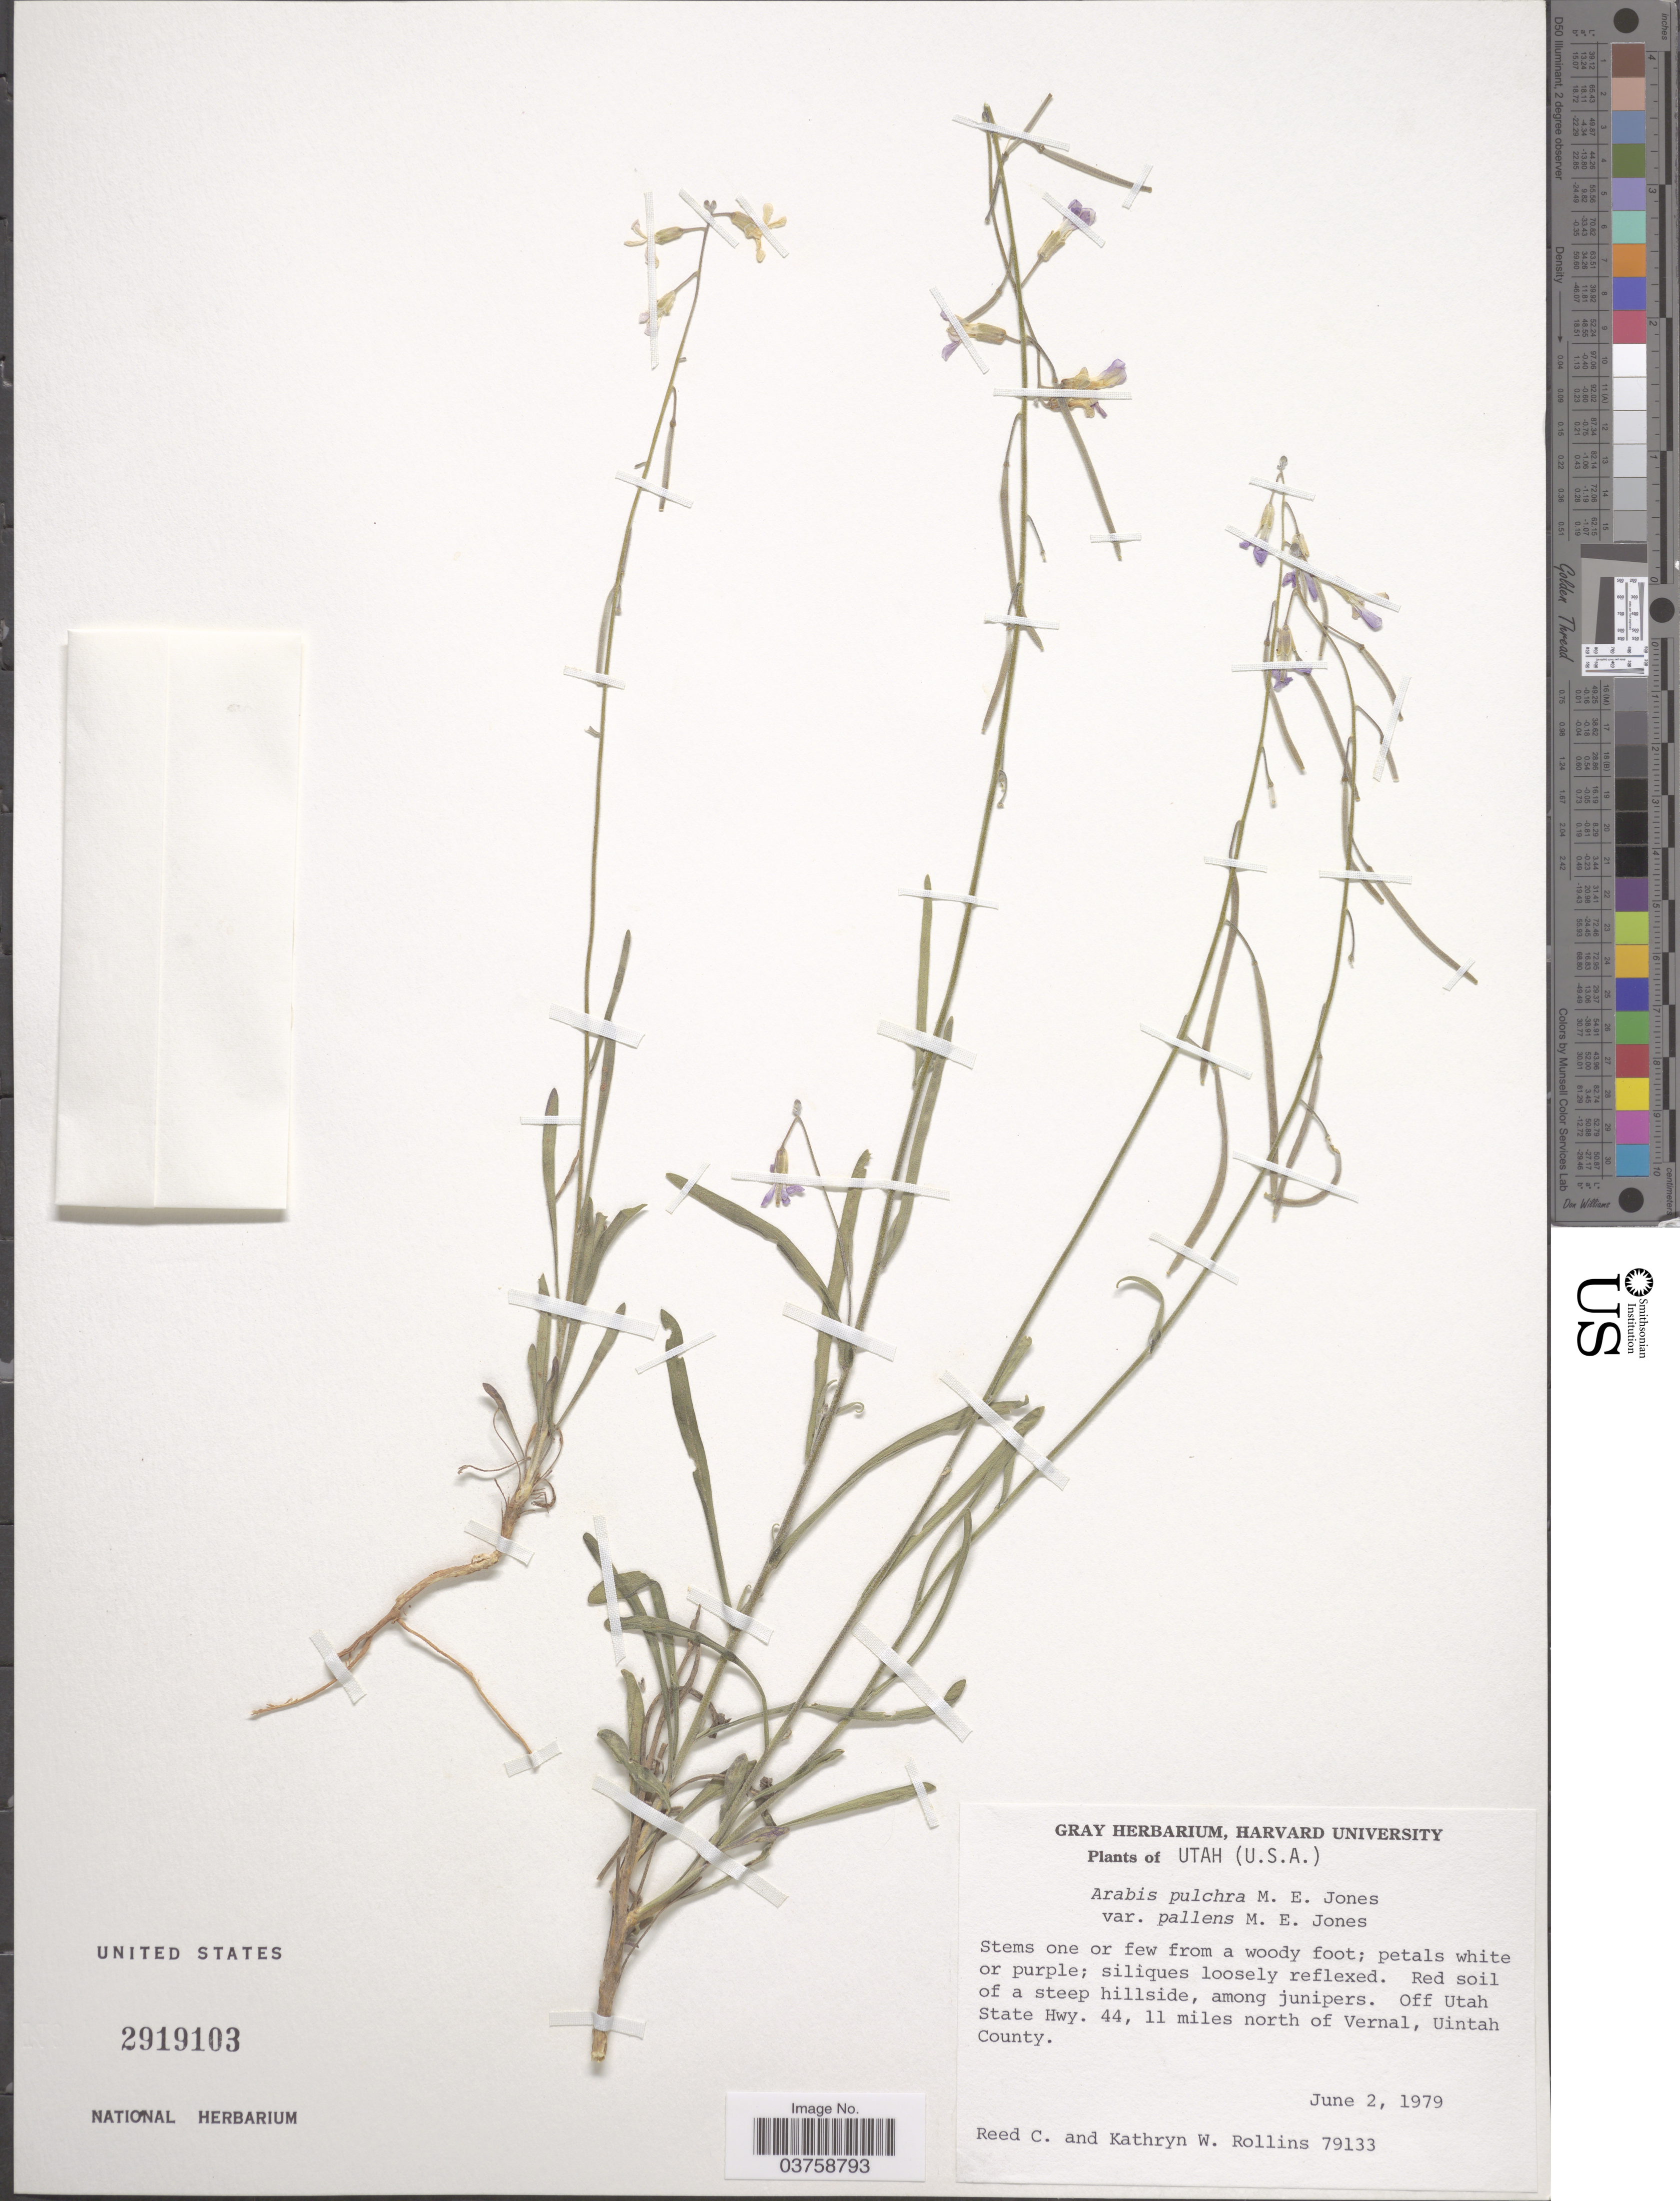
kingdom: Plantae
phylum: Tracheophyta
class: Magnoliopsida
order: Brassicales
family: Brassicaceae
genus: Arabis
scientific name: Arabis pulchra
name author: M.E. Jones ex S. Watson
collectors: R. C. Rollins & K. W. Rollins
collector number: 79133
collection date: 1979-06-02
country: United States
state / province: Utah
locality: Off Utah State Hwy. 44, 11 miles north of Vernal, Uintah County.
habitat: red soil of a steep hillside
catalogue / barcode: US 2919103